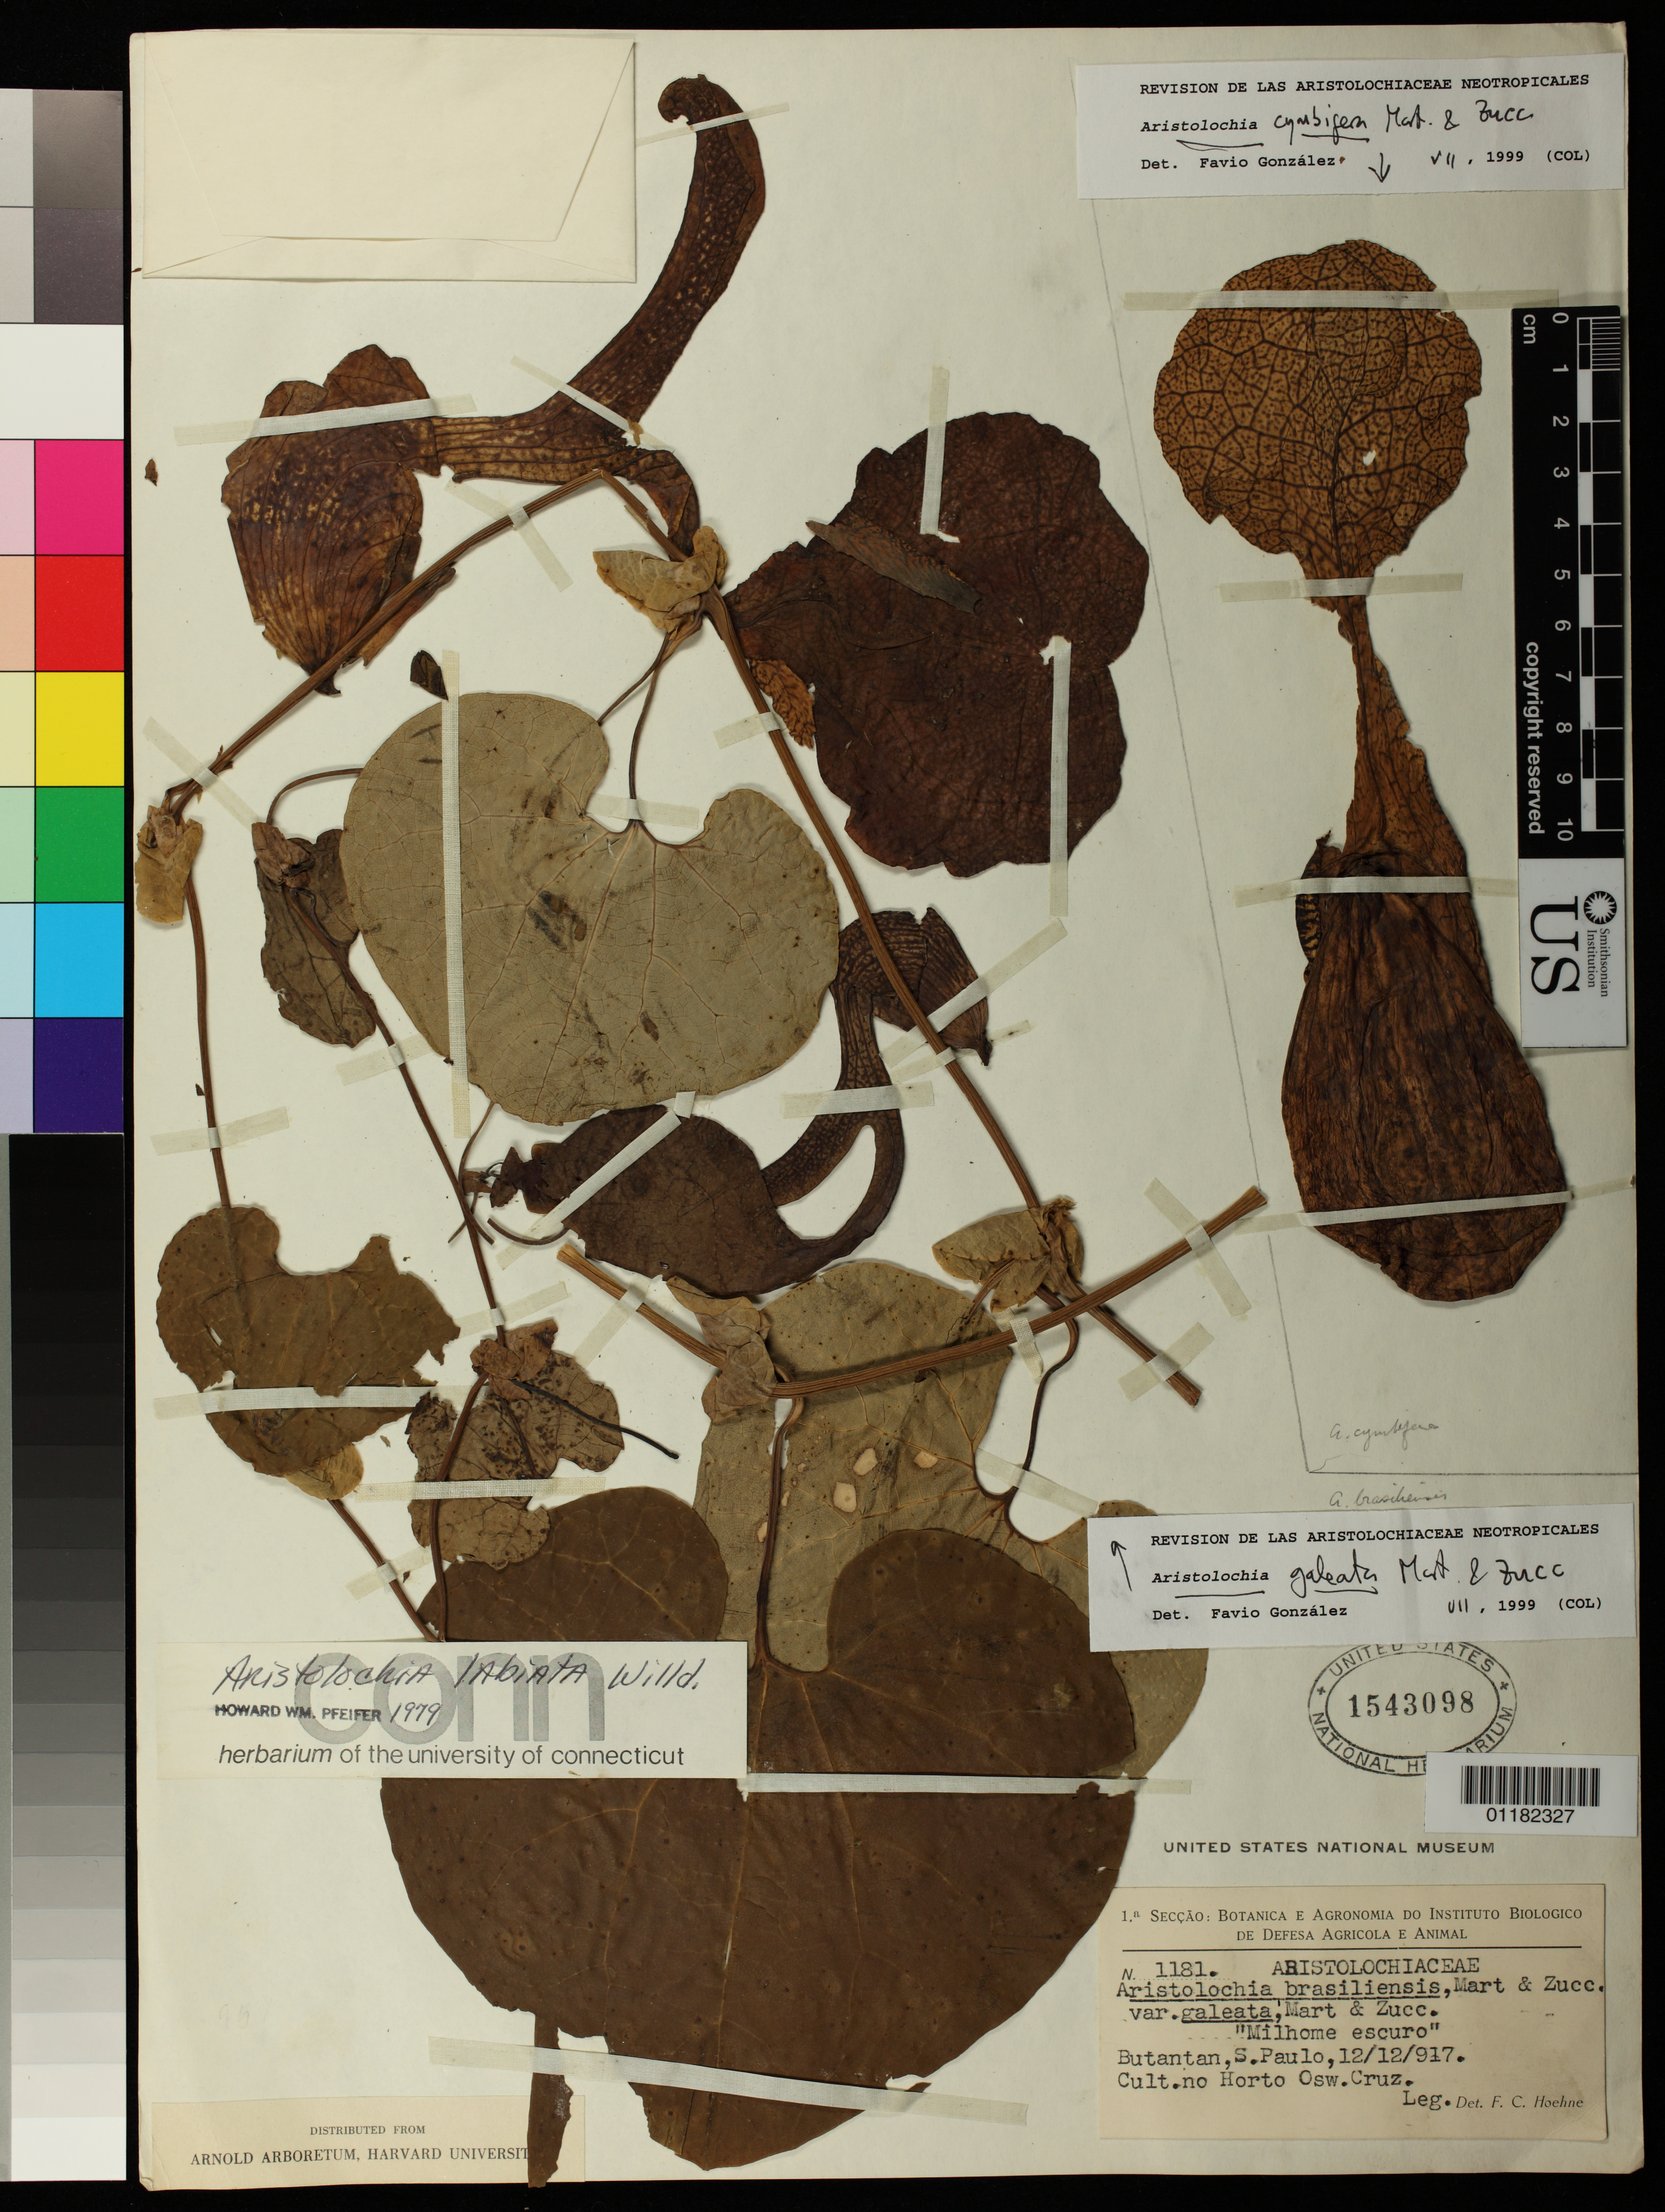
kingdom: Plantae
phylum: Tracheophyta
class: Magnoliopsida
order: Piperales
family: Aristolochiaceae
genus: Aristolochia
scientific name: Aristolochia galeata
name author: Moritzi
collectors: O. Cruz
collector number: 1181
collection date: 1917-12-12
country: Brazil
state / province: São Paulo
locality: Butantan Cult. no Horto Osw.Cruz.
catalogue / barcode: US 1543098